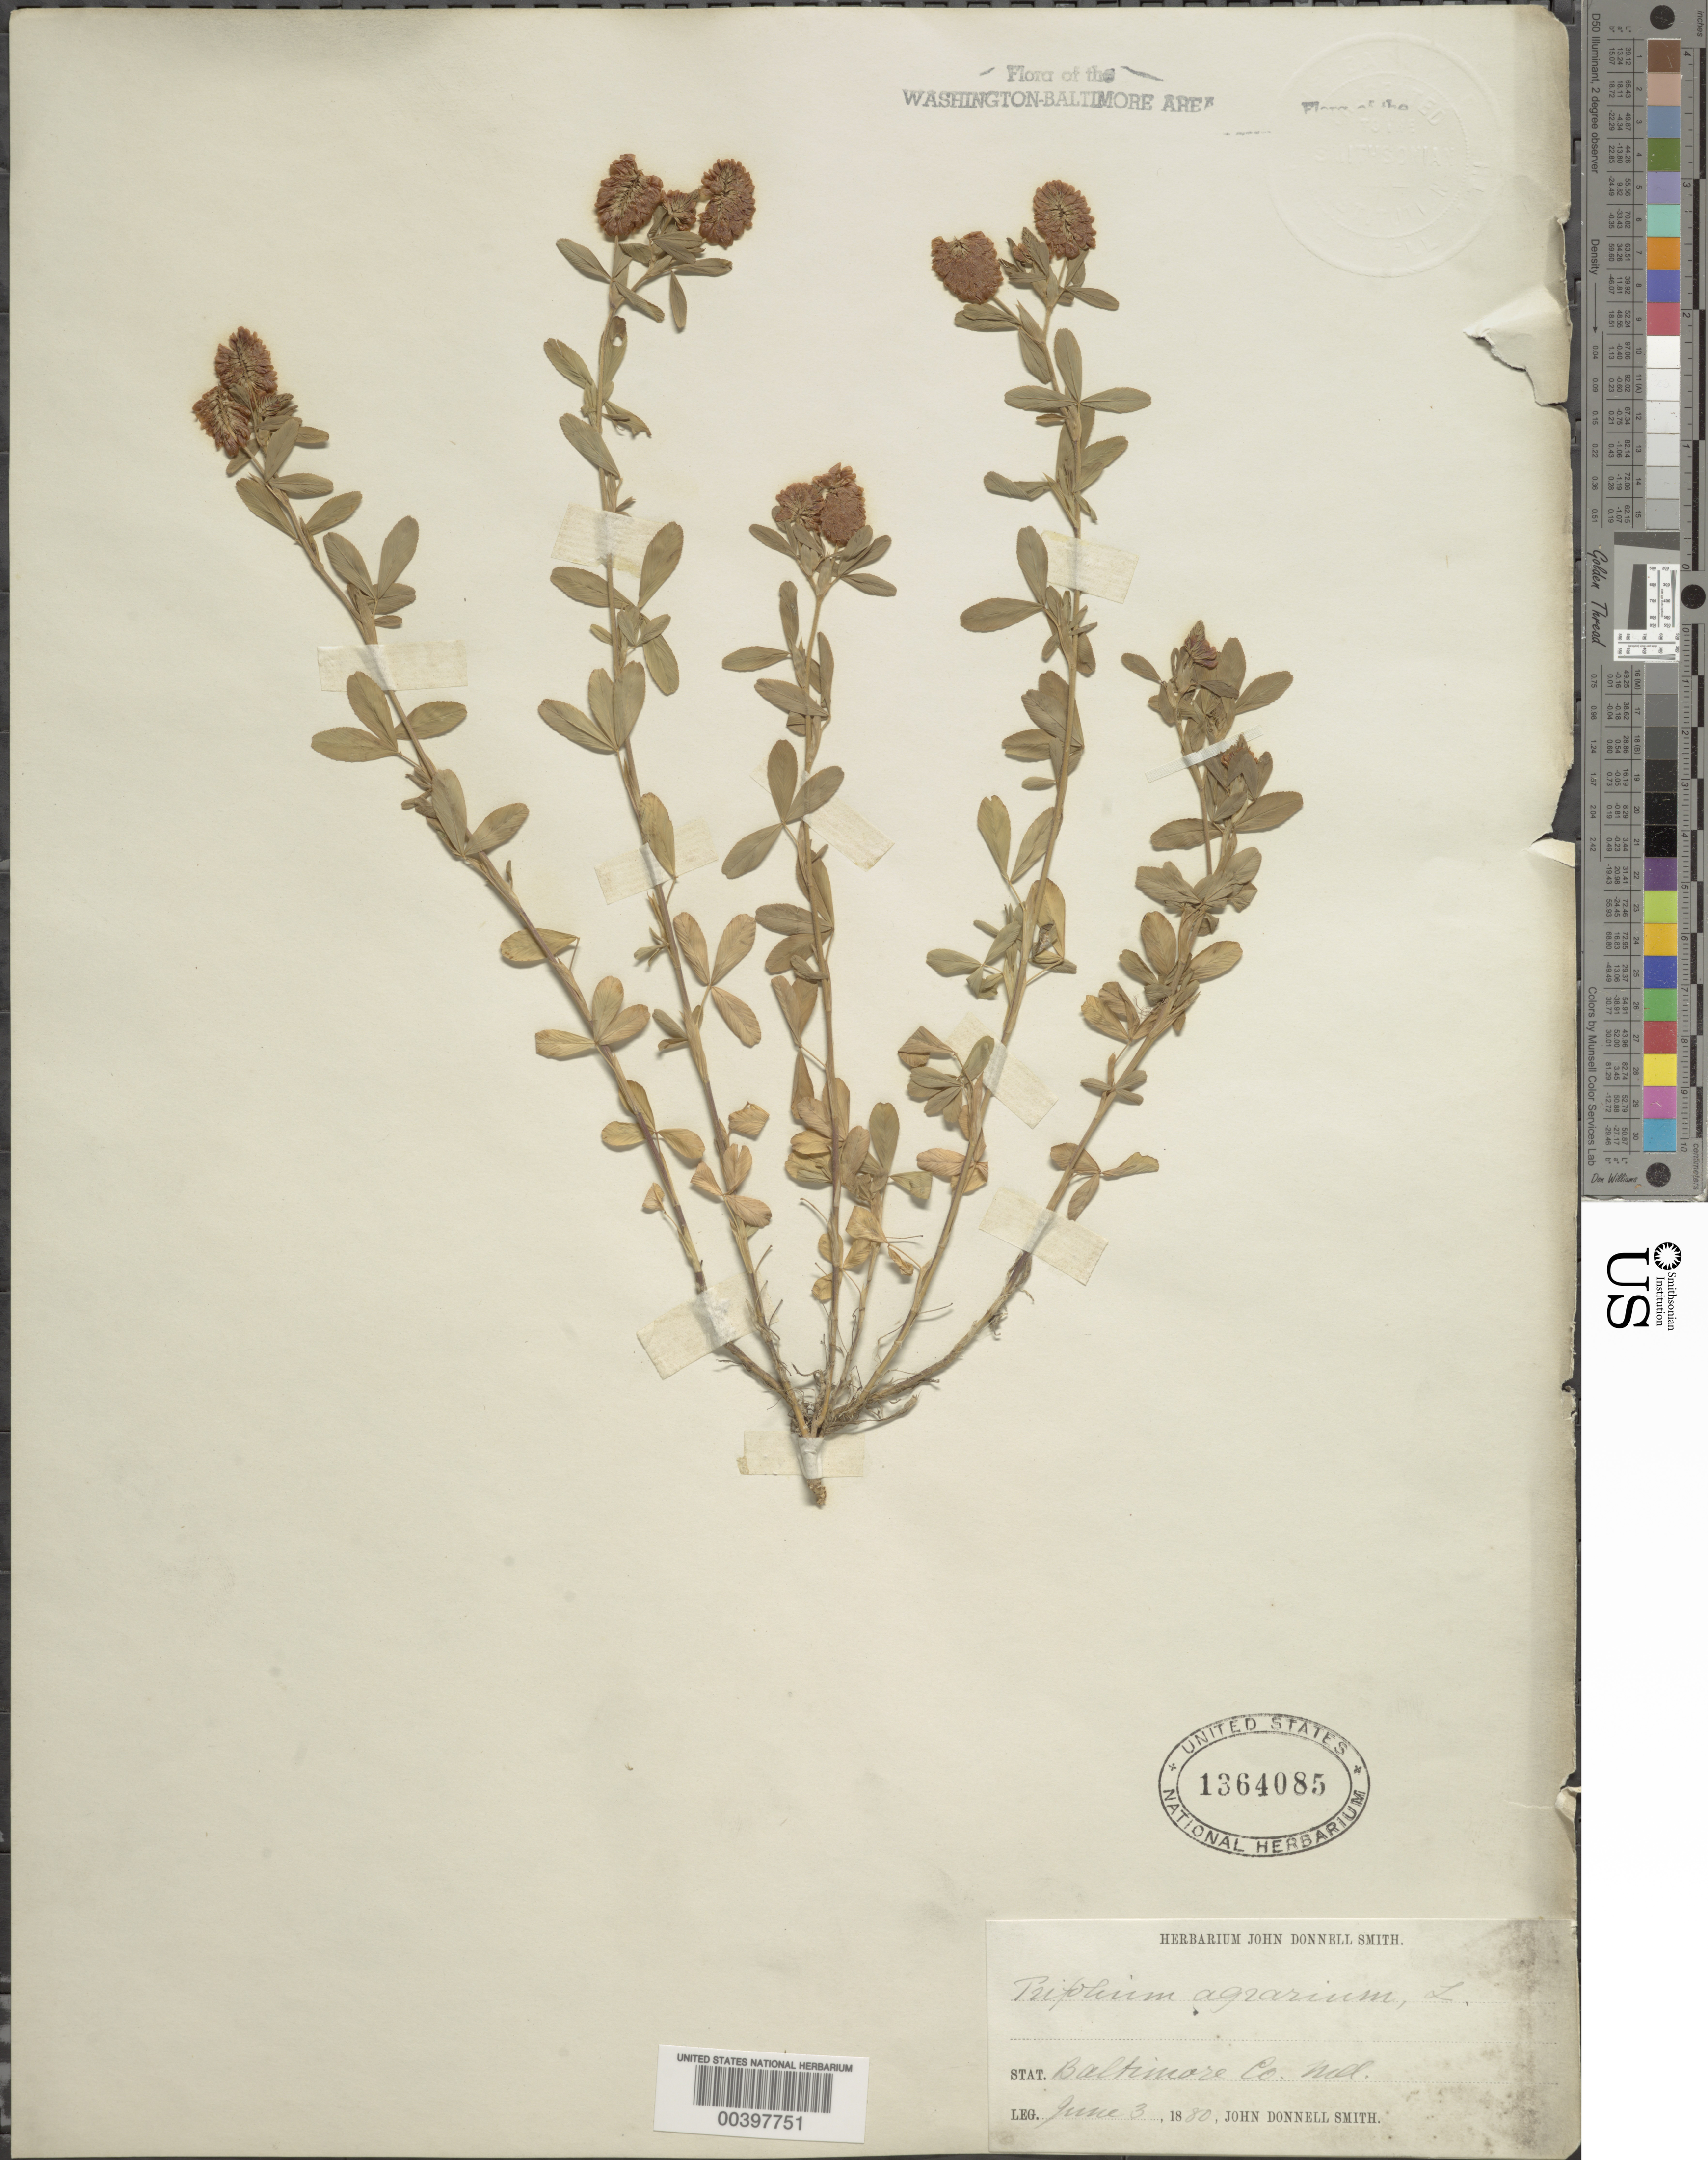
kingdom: Plantae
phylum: Tracheophyta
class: Magnoliopsida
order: Fabales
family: Fabaceae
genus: Trifolium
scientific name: Trifolium aureum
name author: Pollich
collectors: J. Donnell Smith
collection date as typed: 03 Jun 1880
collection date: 1880-06-03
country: United States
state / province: Maryland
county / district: Baltimore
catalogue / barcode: US 1364085